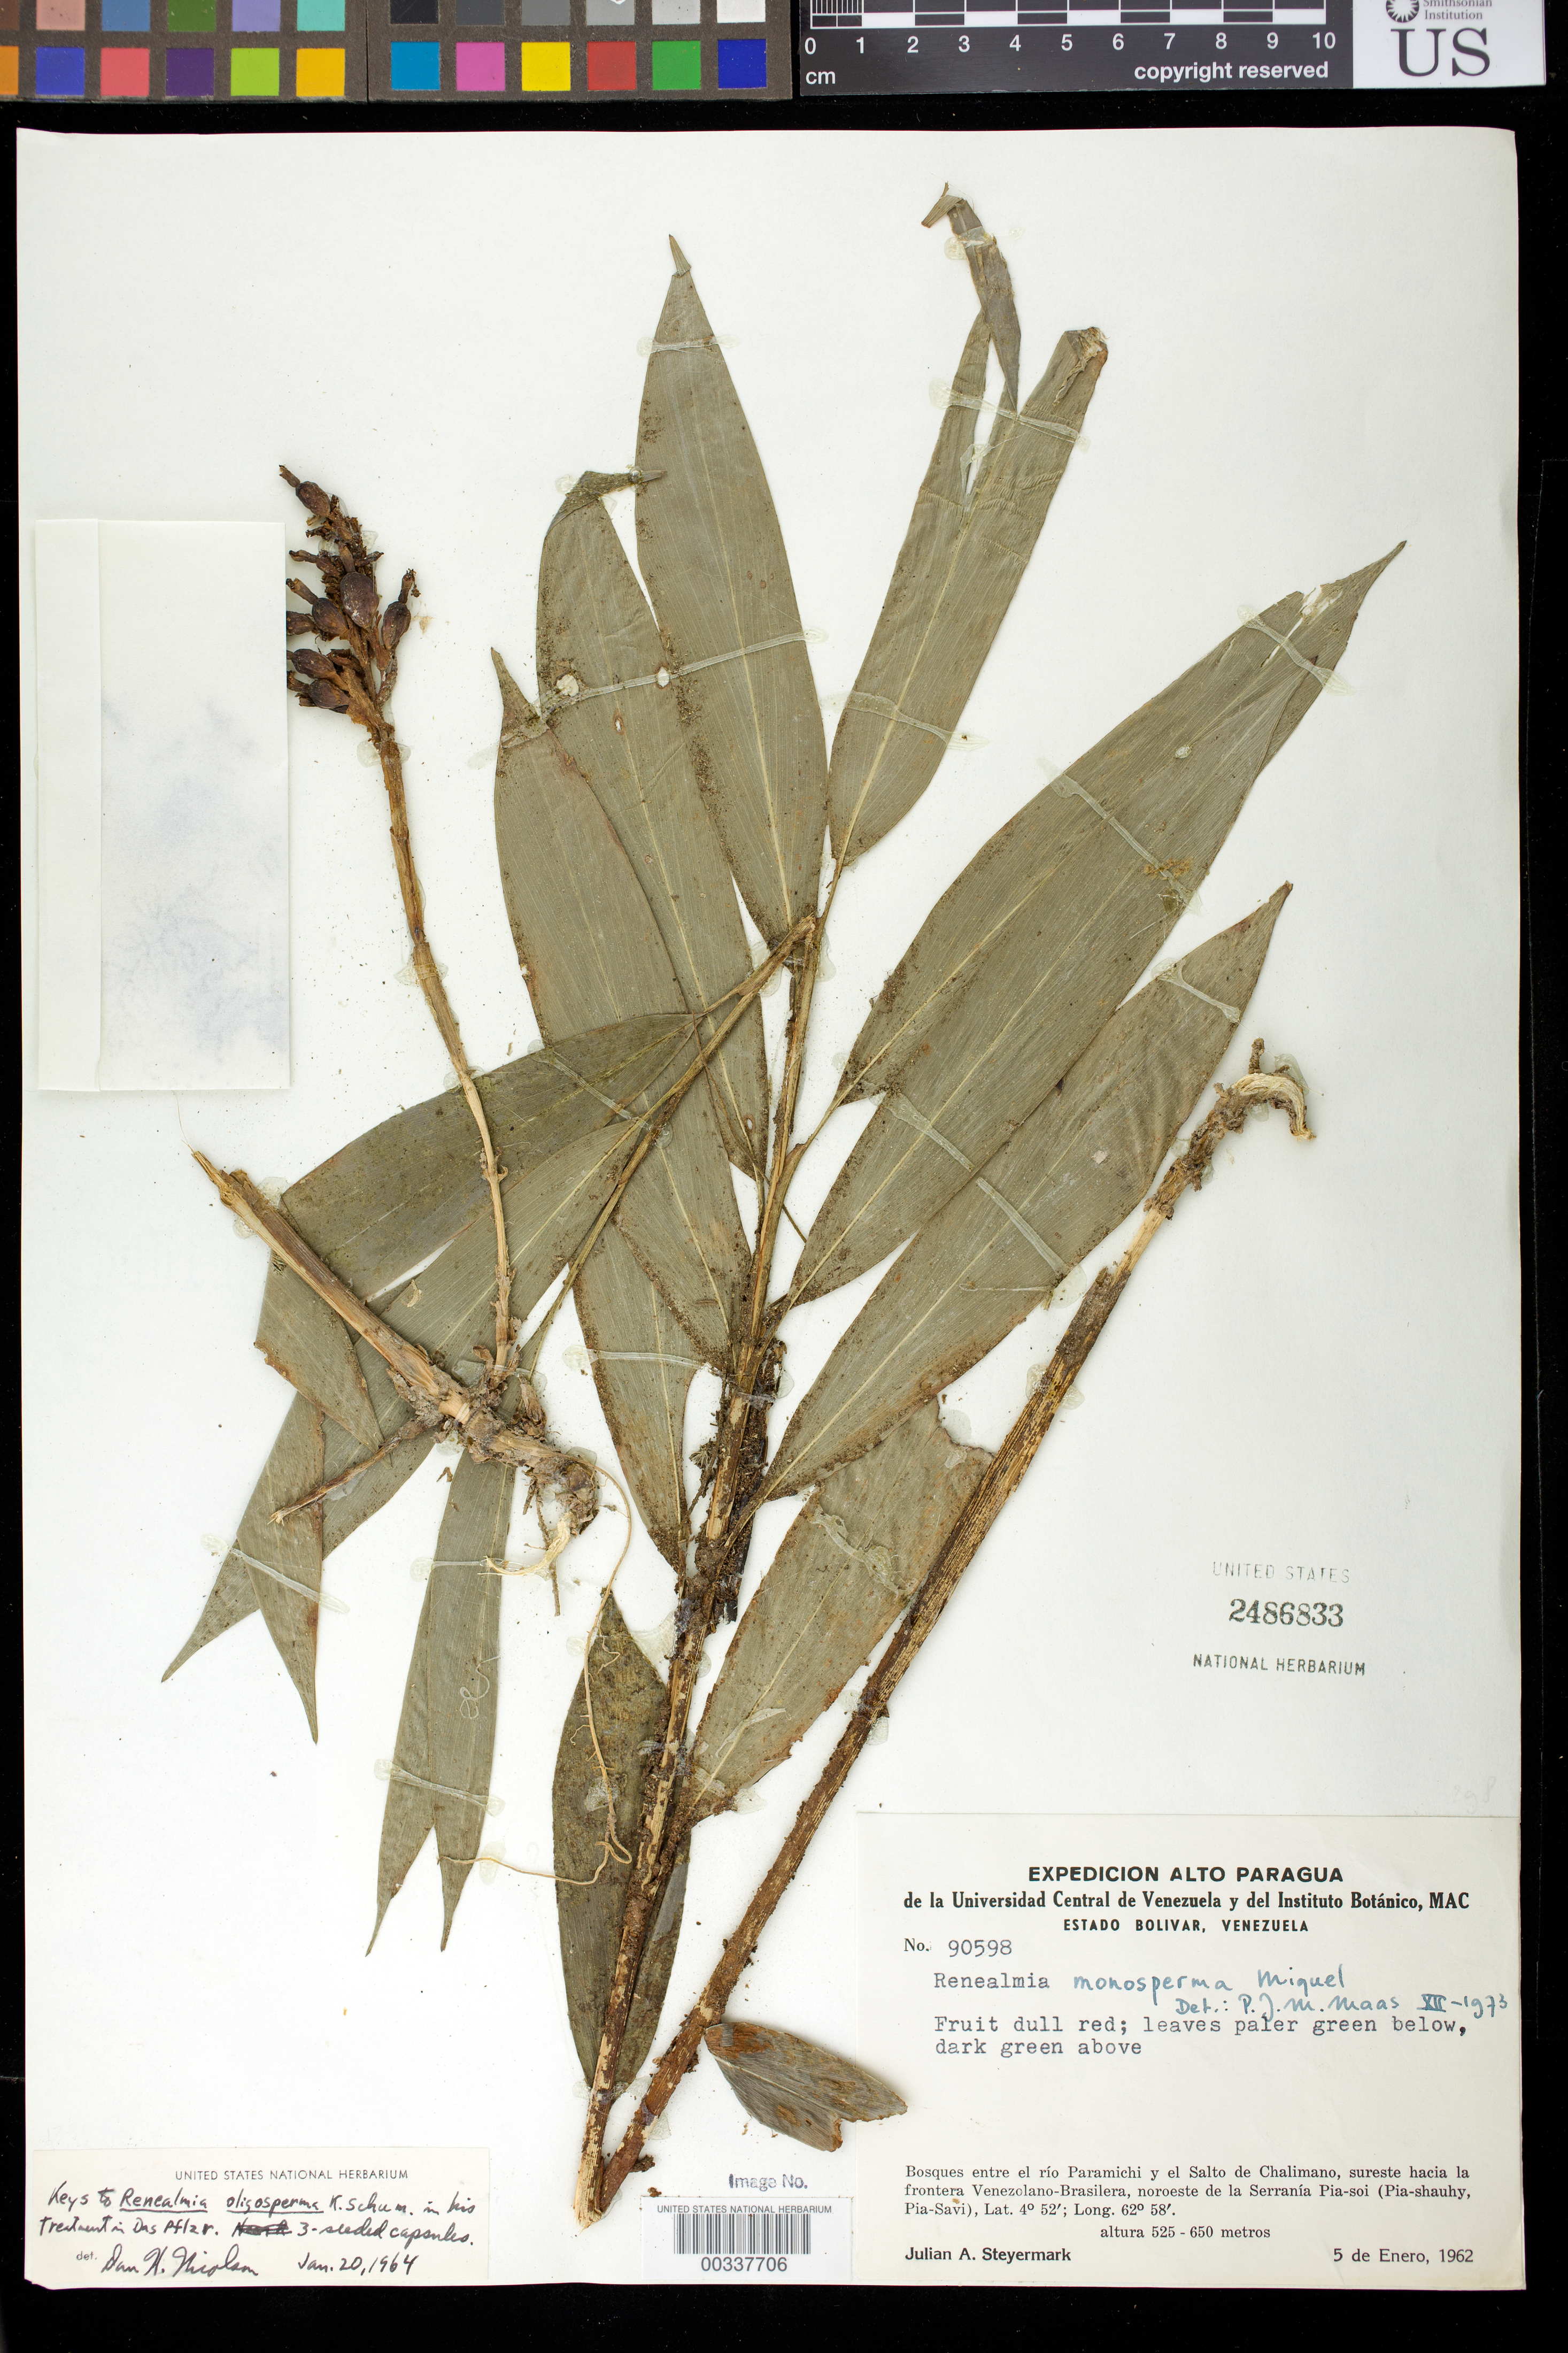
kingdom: Plantae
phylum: Tracheophyta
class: Liliopsida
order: Zingiberales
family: Zingiberaceae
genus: Renealmia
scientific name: Renealmia monosperma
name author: Miq.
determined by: Maas, Paul J. M.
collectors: J. Steyermark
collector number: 90598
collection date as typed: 05 Jan 1962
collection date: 1962-01-05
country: Paraguay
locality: Expedicion alto paragua, bosques entre el rio paramichi y el salto de chalimano, sureste hacia la frontera venezolano-brasilera,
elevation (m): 525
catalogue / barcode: US 2486833